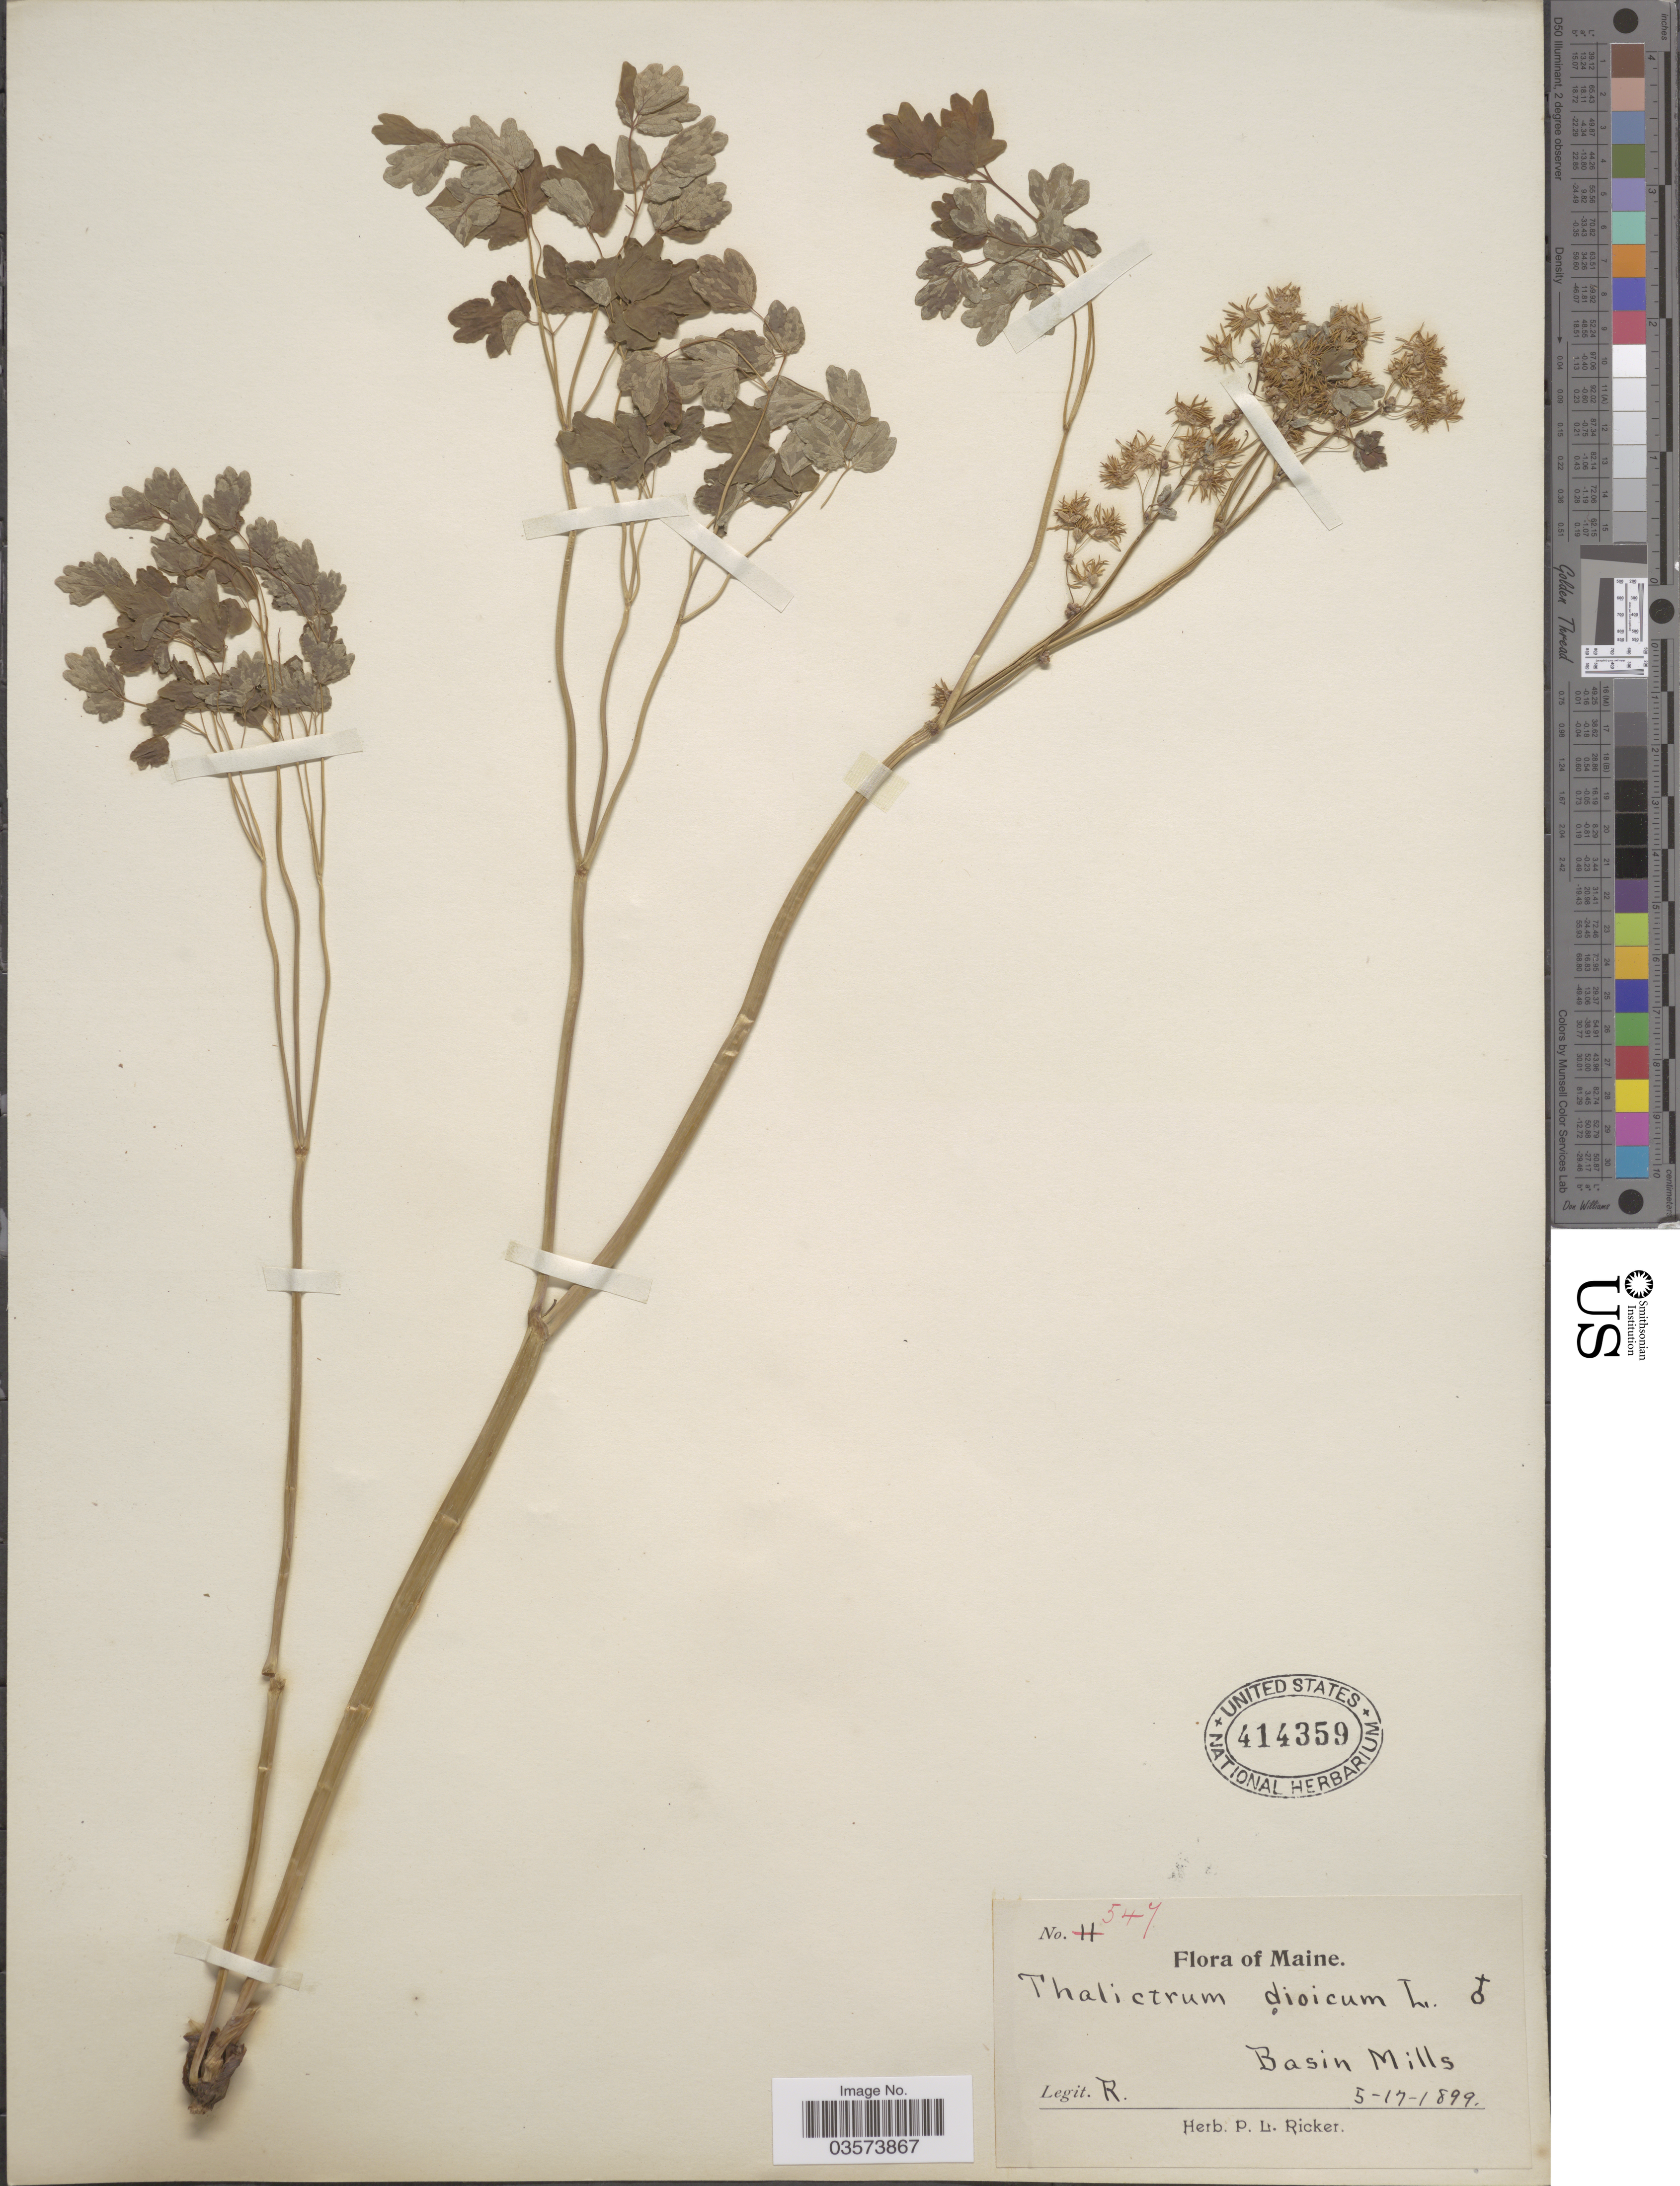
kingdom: Plantae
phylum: Tracheophyta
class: Magnoliopsida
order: Ranunculales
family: Ranunculaceae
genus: Thalictrum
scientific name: Thalictrum dioicum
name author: L.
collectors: P. Ricker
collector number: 547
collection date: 1899-05-17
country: United States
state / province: Maine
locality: Basin Mills.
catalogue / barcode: US 414359